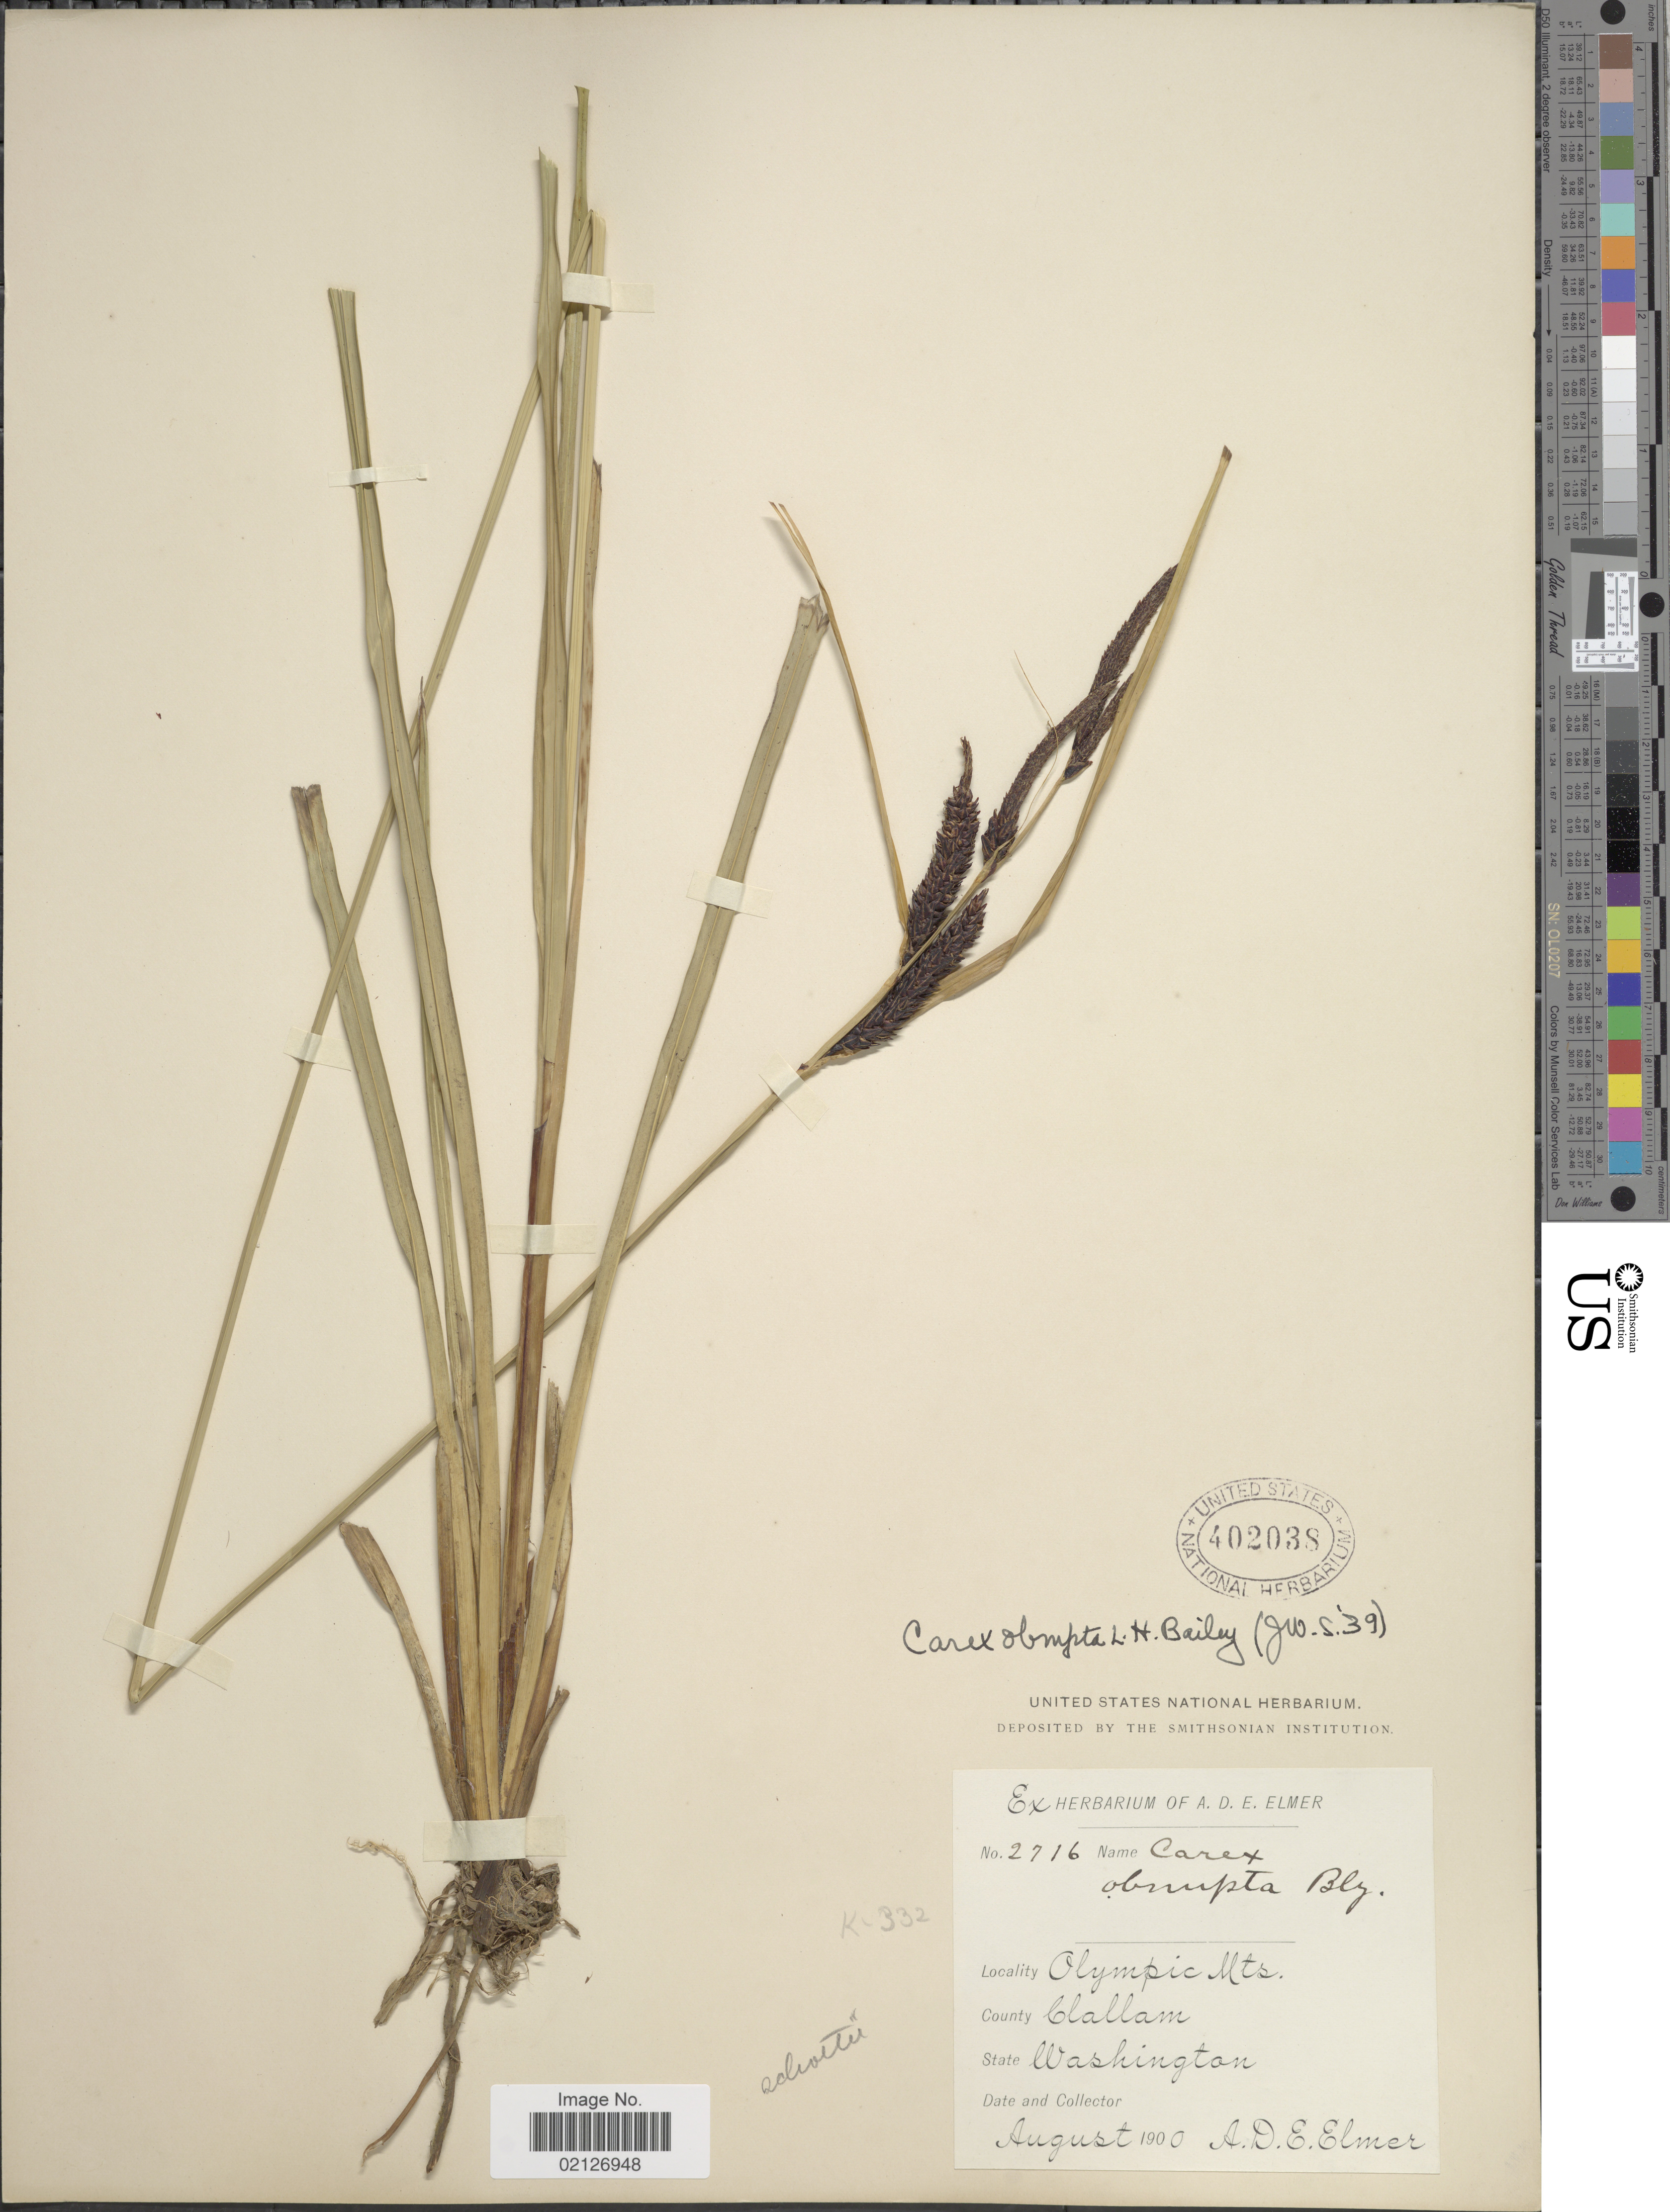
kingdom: Plantae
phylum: Tracheophyta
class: Liliopsida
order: Poales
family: Cyperaceae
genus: Carex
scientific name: Carex obnupta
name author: L.H. Bailey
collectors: A. D. E. Elmer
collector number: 2716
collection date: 1900-08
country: United States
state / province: Washington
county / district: Clallam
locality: County Clallam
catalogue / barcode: US 402038